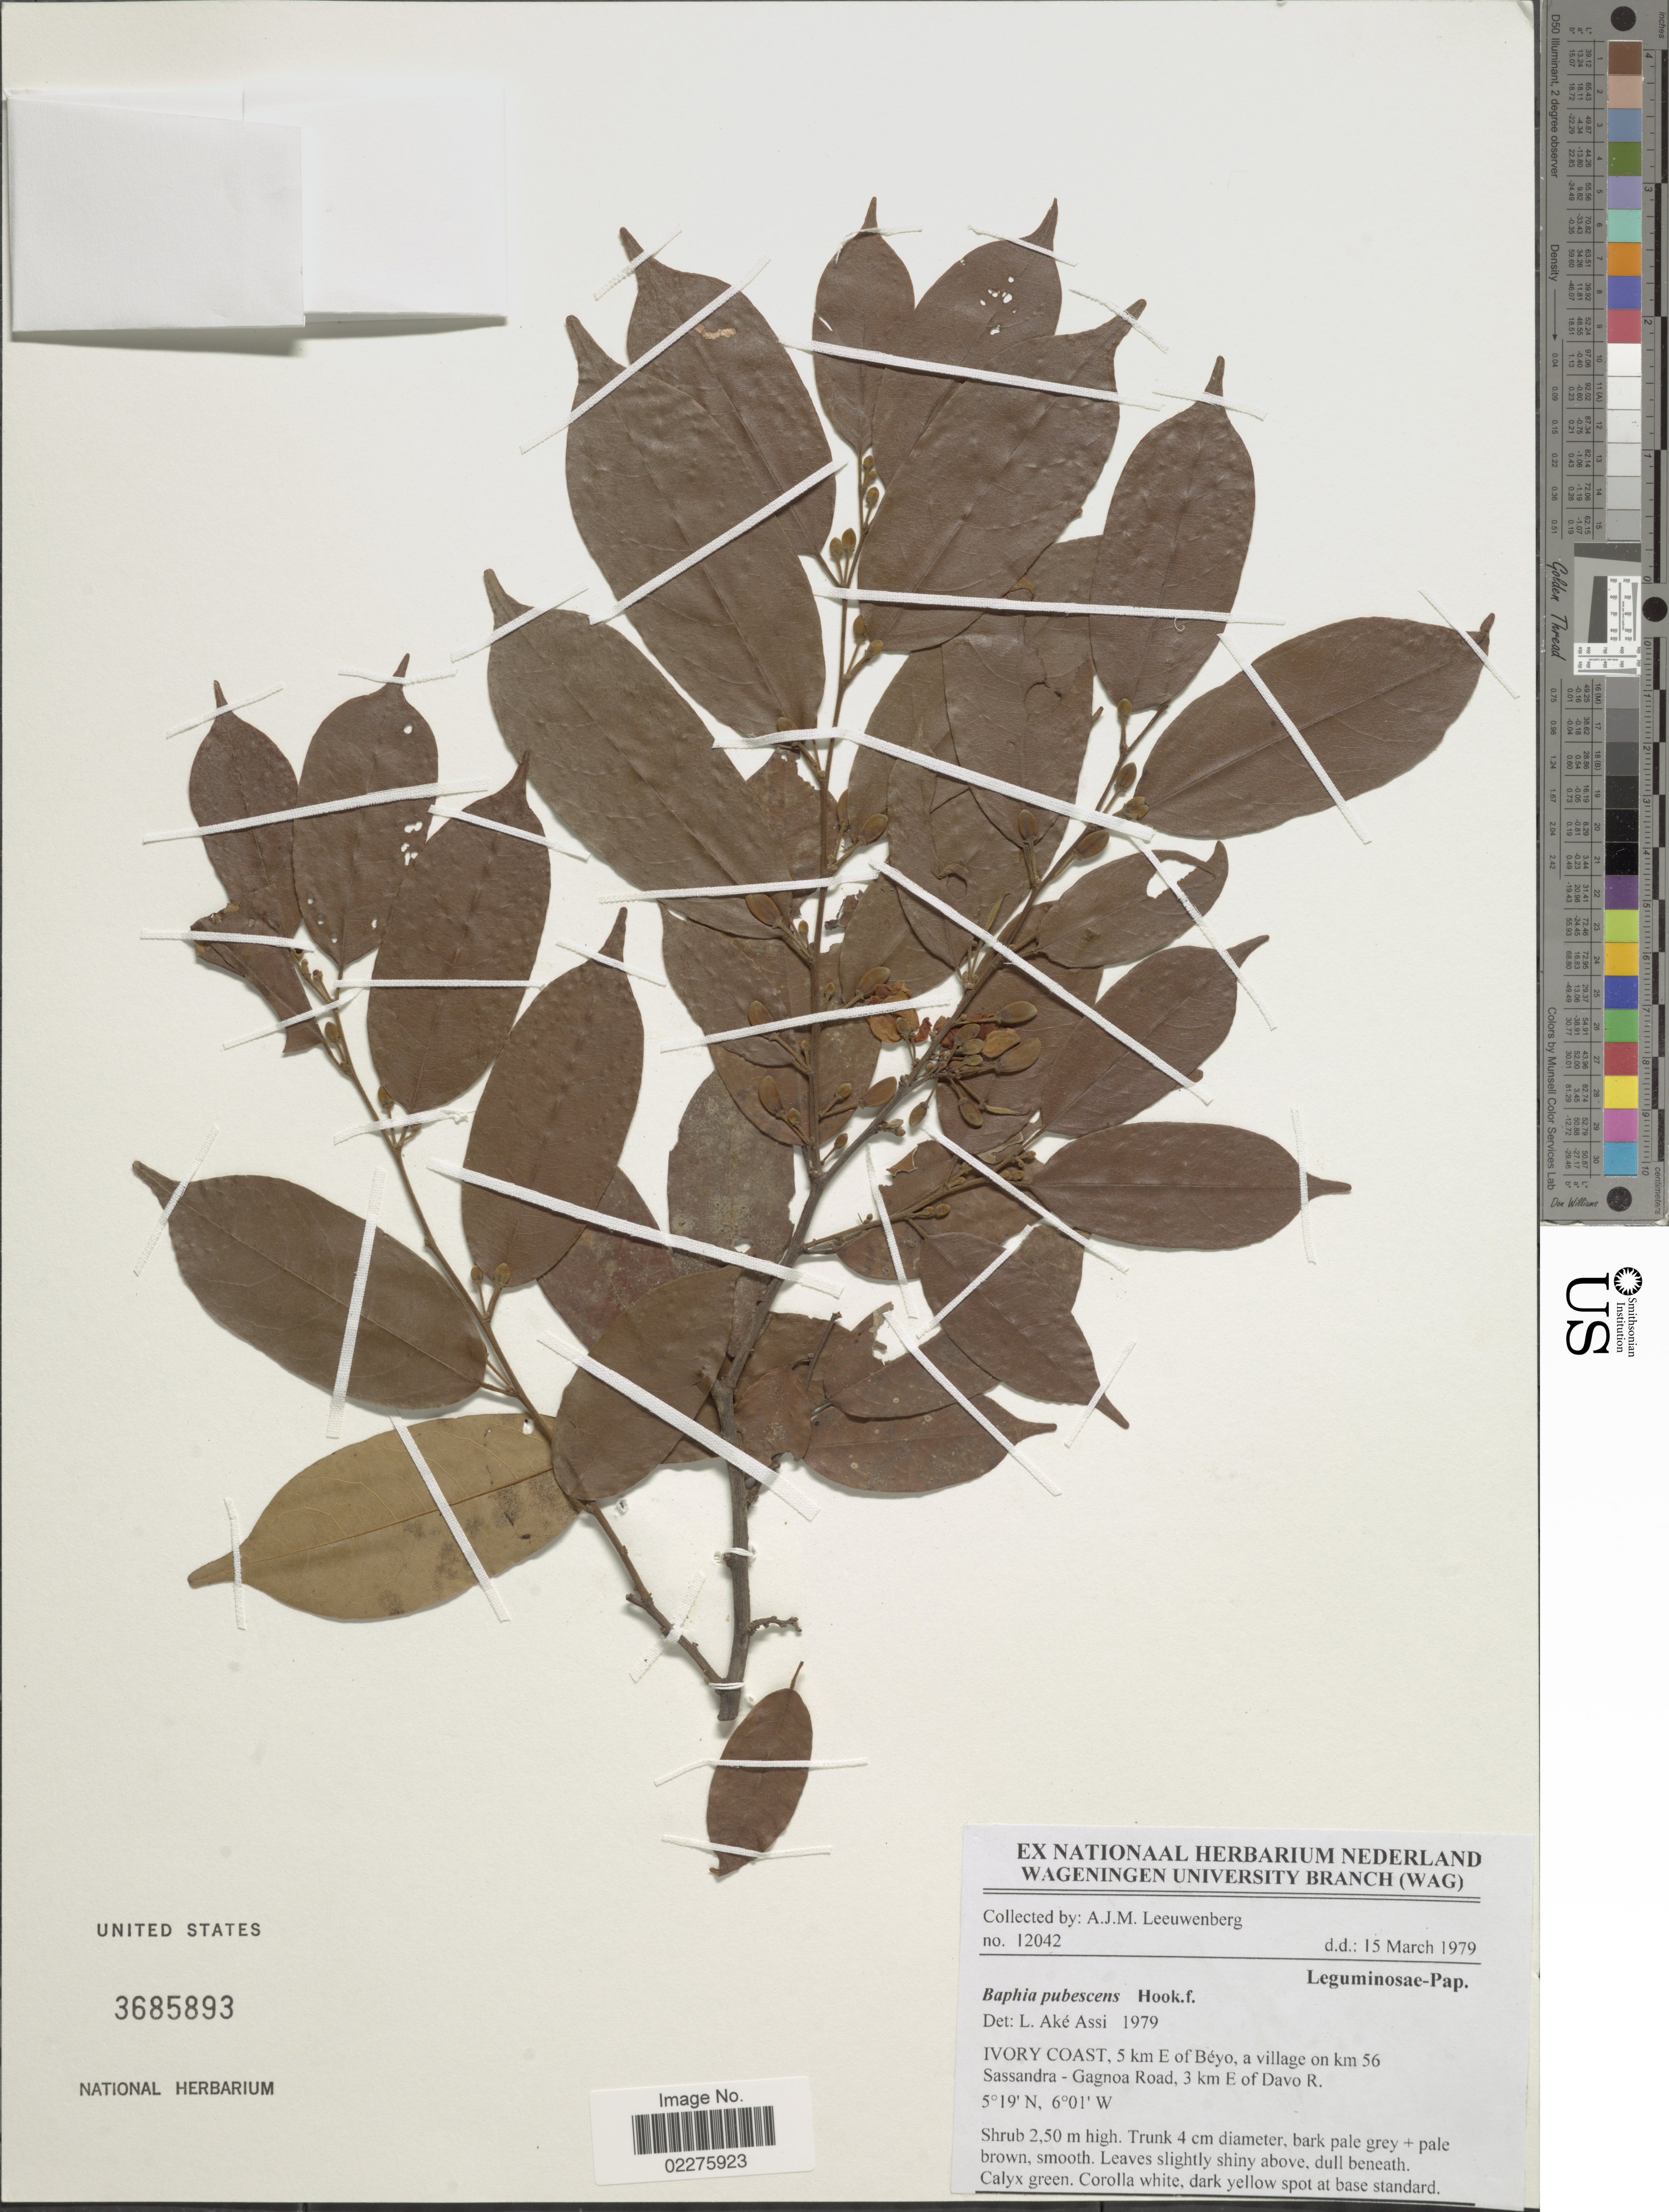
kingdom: Plantae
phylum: Tracheophyta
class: Magnoliopsida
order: Fabales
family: Fabaceae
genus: Baphia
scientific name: Baphia pubescens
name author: Hook. f.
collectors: A. J. M. Leeuwenberg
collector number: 12042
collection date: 1979-03-15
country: Ivory Coast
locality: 5 km E of Beyo, a village on km 56 Sassandra-Gagnoa Road, 3 km E of Davo R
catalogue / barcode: US 3685893